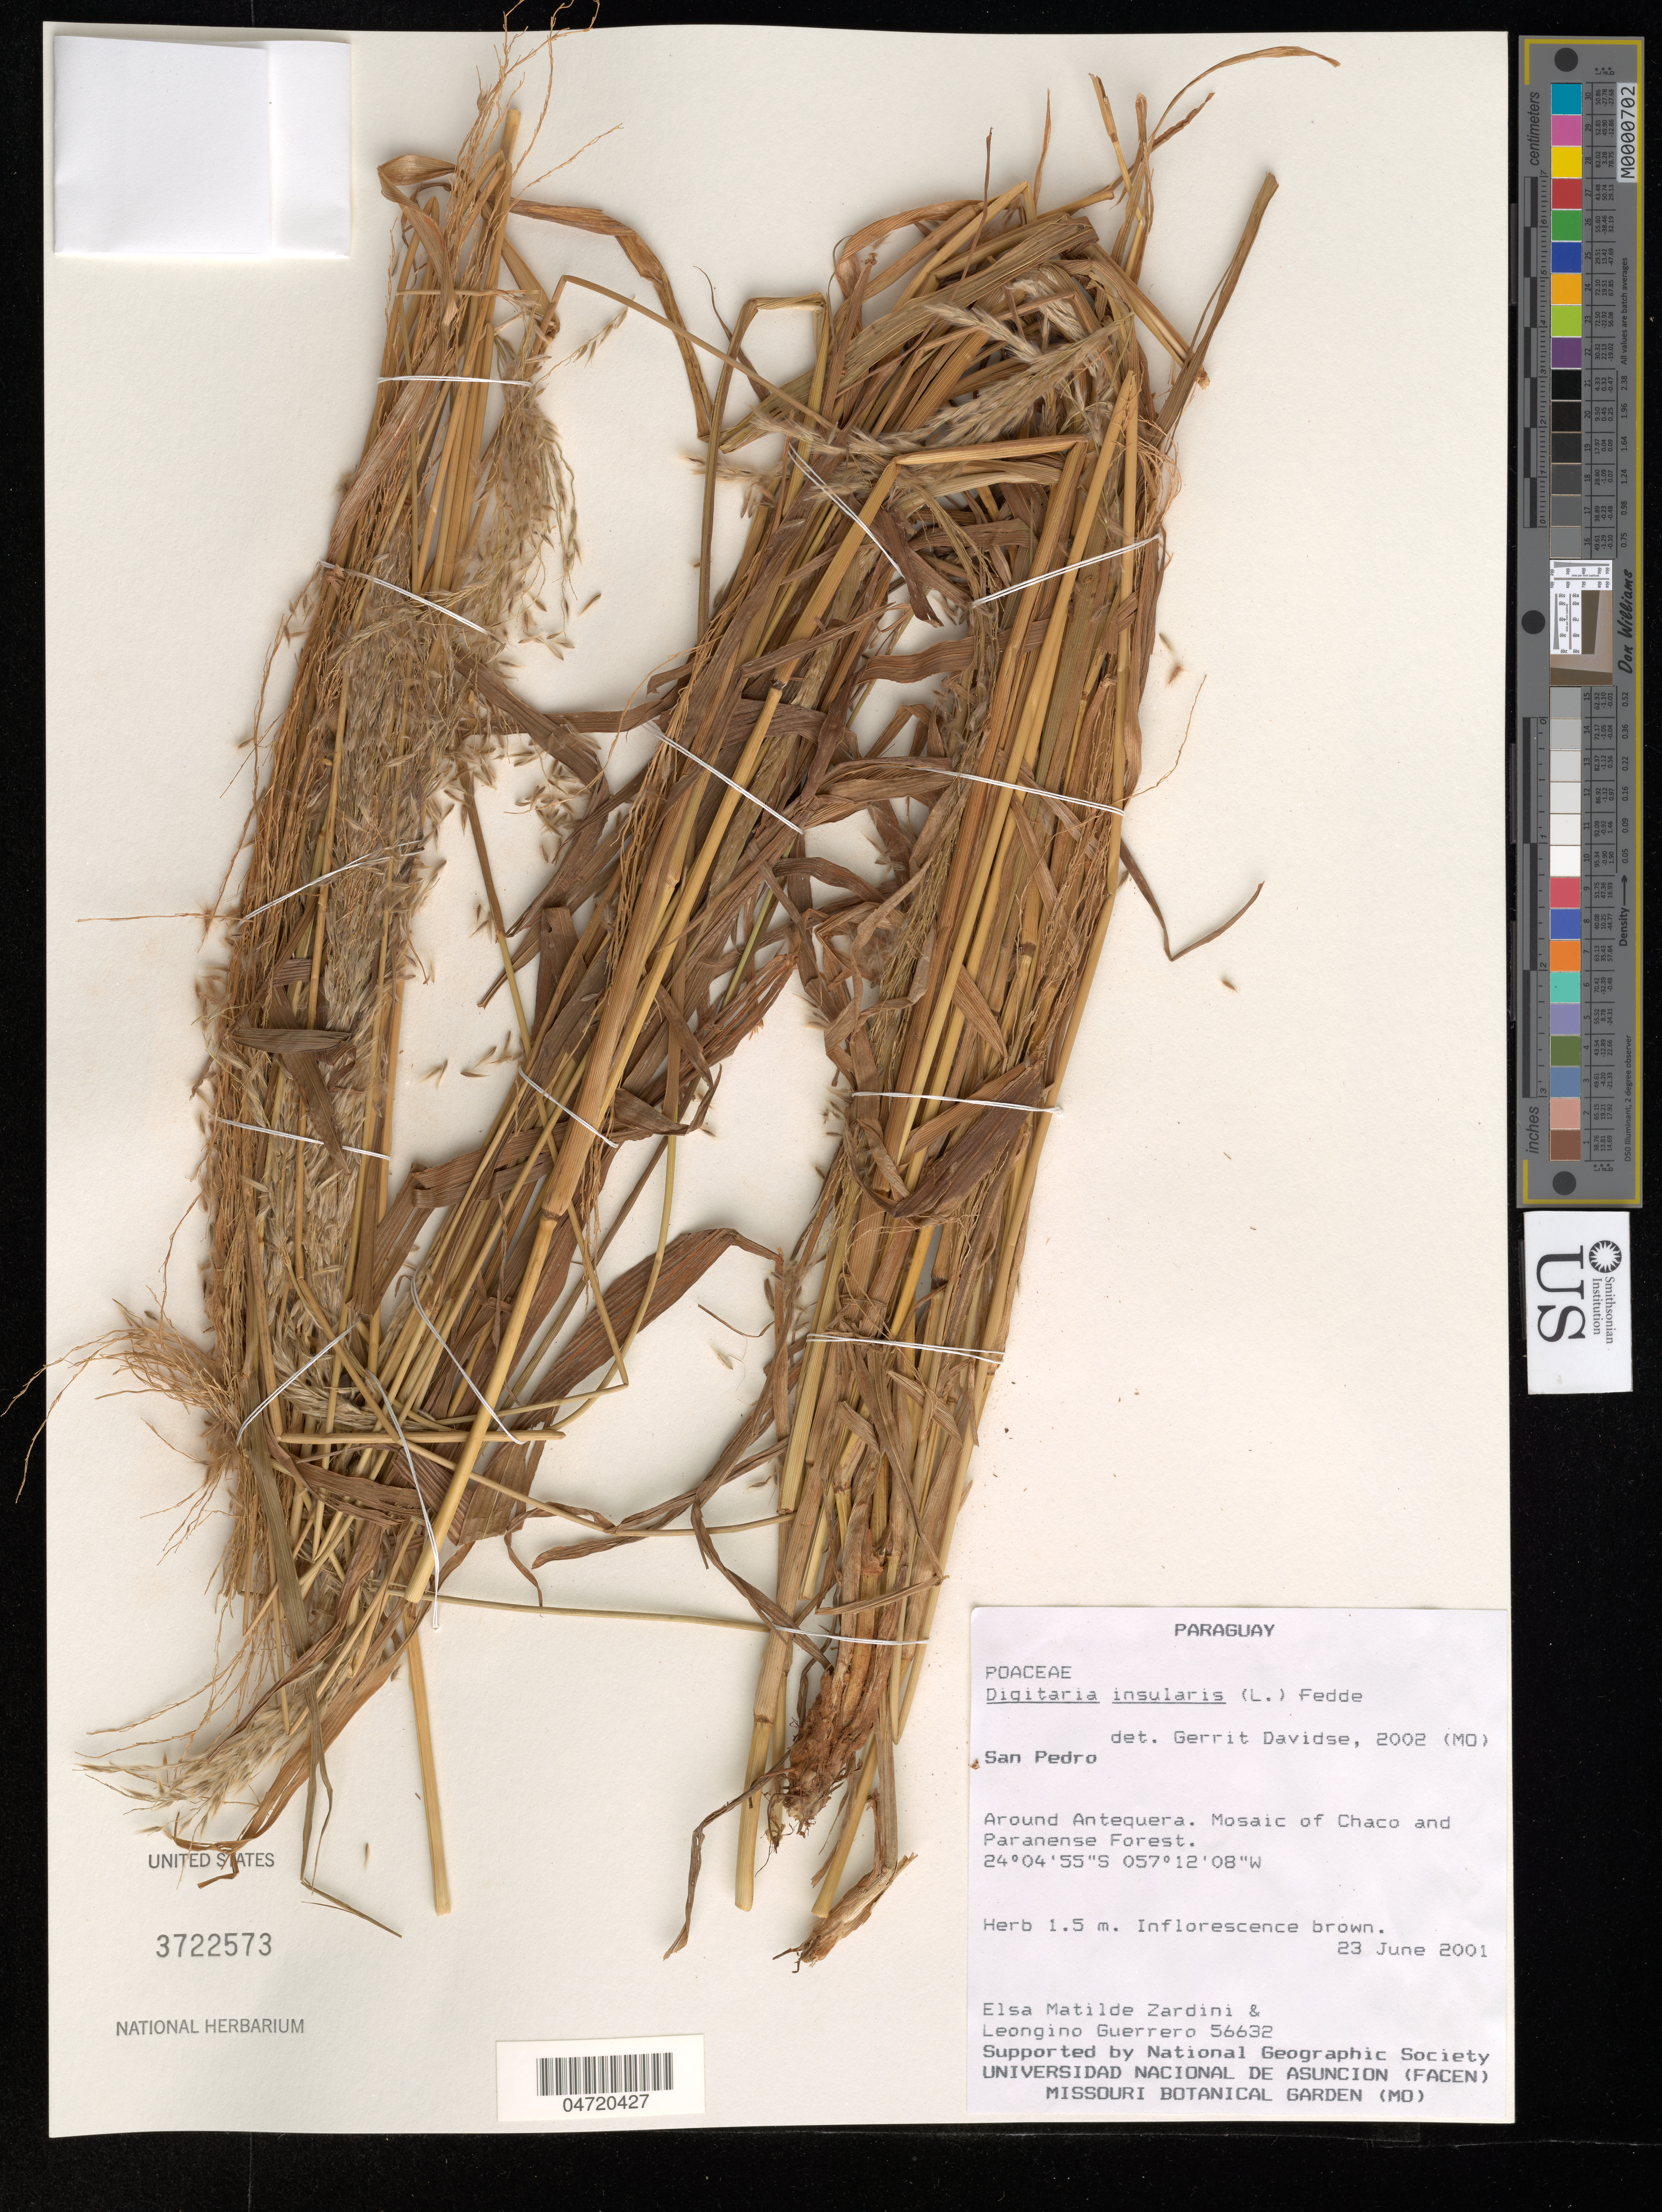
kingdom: Plantae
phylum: Tracheophyta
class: Liliopsida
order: Poales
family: Poaceae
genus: Digitaria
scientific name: Digitaria insularis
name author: (L.) Fedde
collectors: E. M. Zardini & L. Guerrero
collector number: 56632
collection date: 2001-06-23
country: Paraguay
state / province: San Pedro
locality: Around Antequera. Mosaic of Chaco and Paranense Forest.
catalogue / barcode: US 3722573